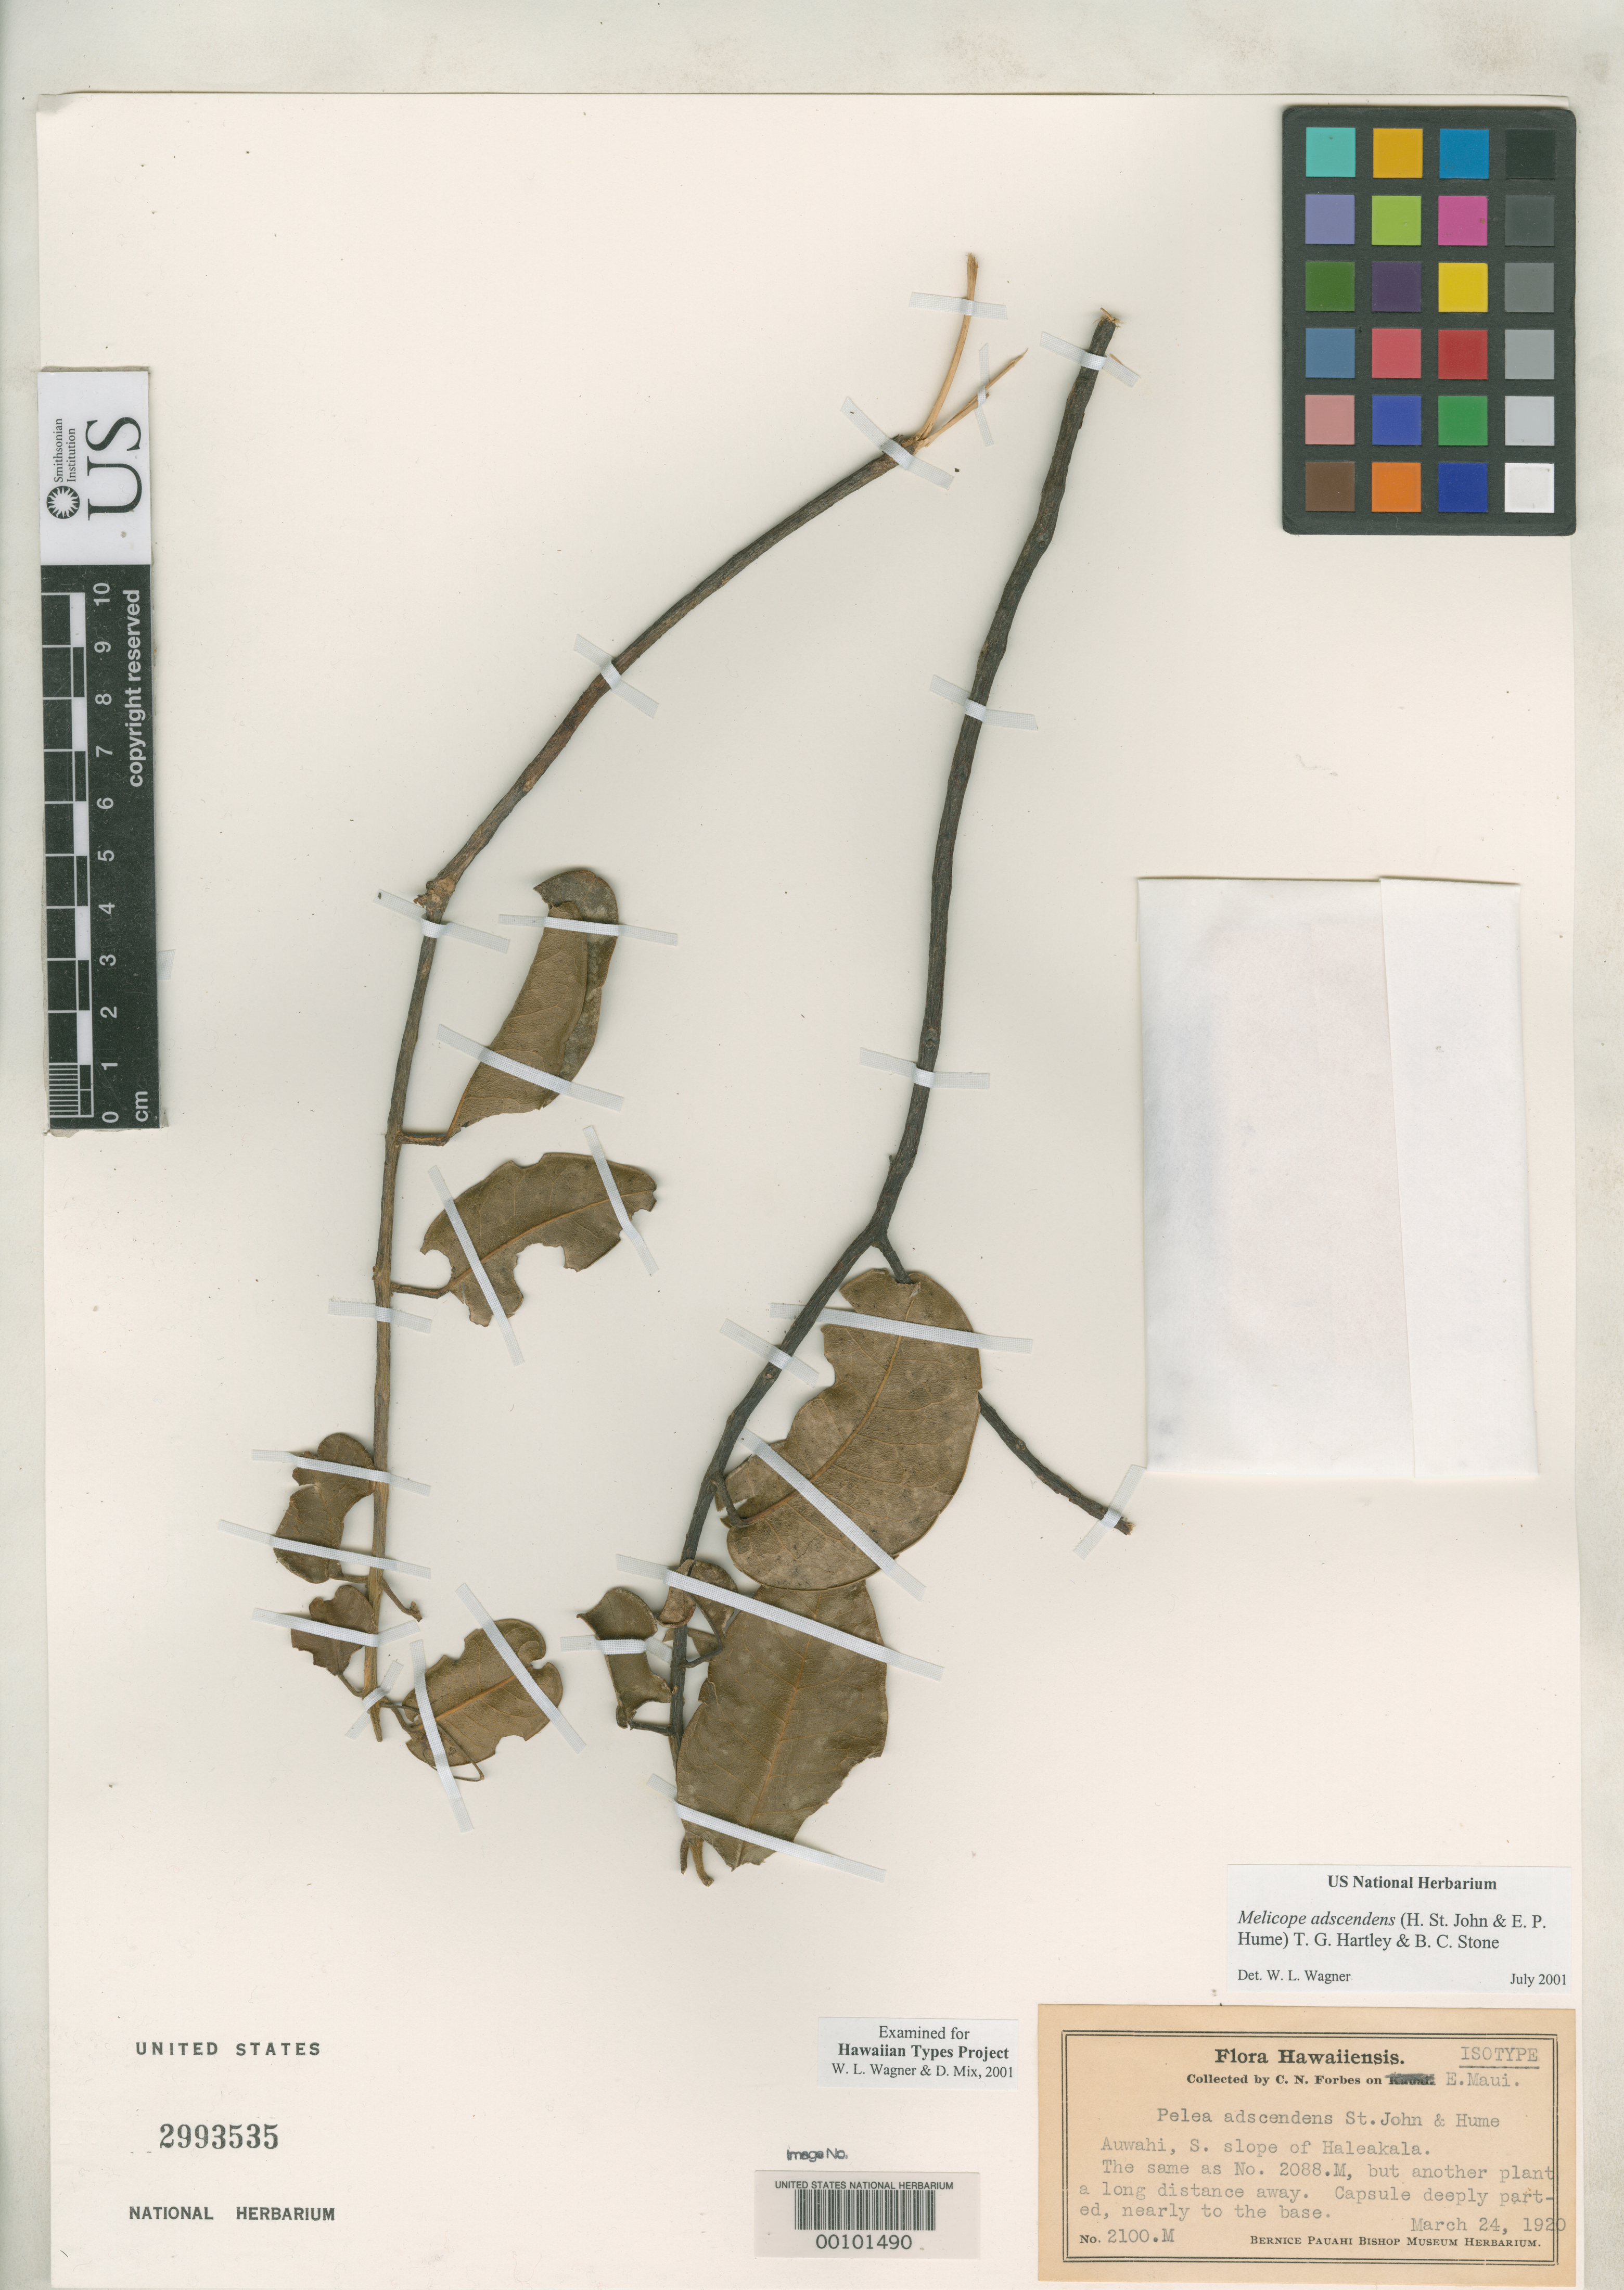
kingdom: Plantae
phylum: Tracheophyta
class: Magnoliopsida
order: Sapindales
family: Rutaceae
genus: Pelea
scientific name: Pelea adscendens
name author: H. St. John & E.P. Hume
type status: Isotype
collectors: C. N. Forbes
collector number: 2100.M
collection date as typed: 24 Mar 1920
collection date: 1920-03-24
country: United States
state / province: Hawaii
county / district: Maui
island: Maui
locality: S slope of Haleakala, Auwahi.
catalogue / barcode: US 2993535